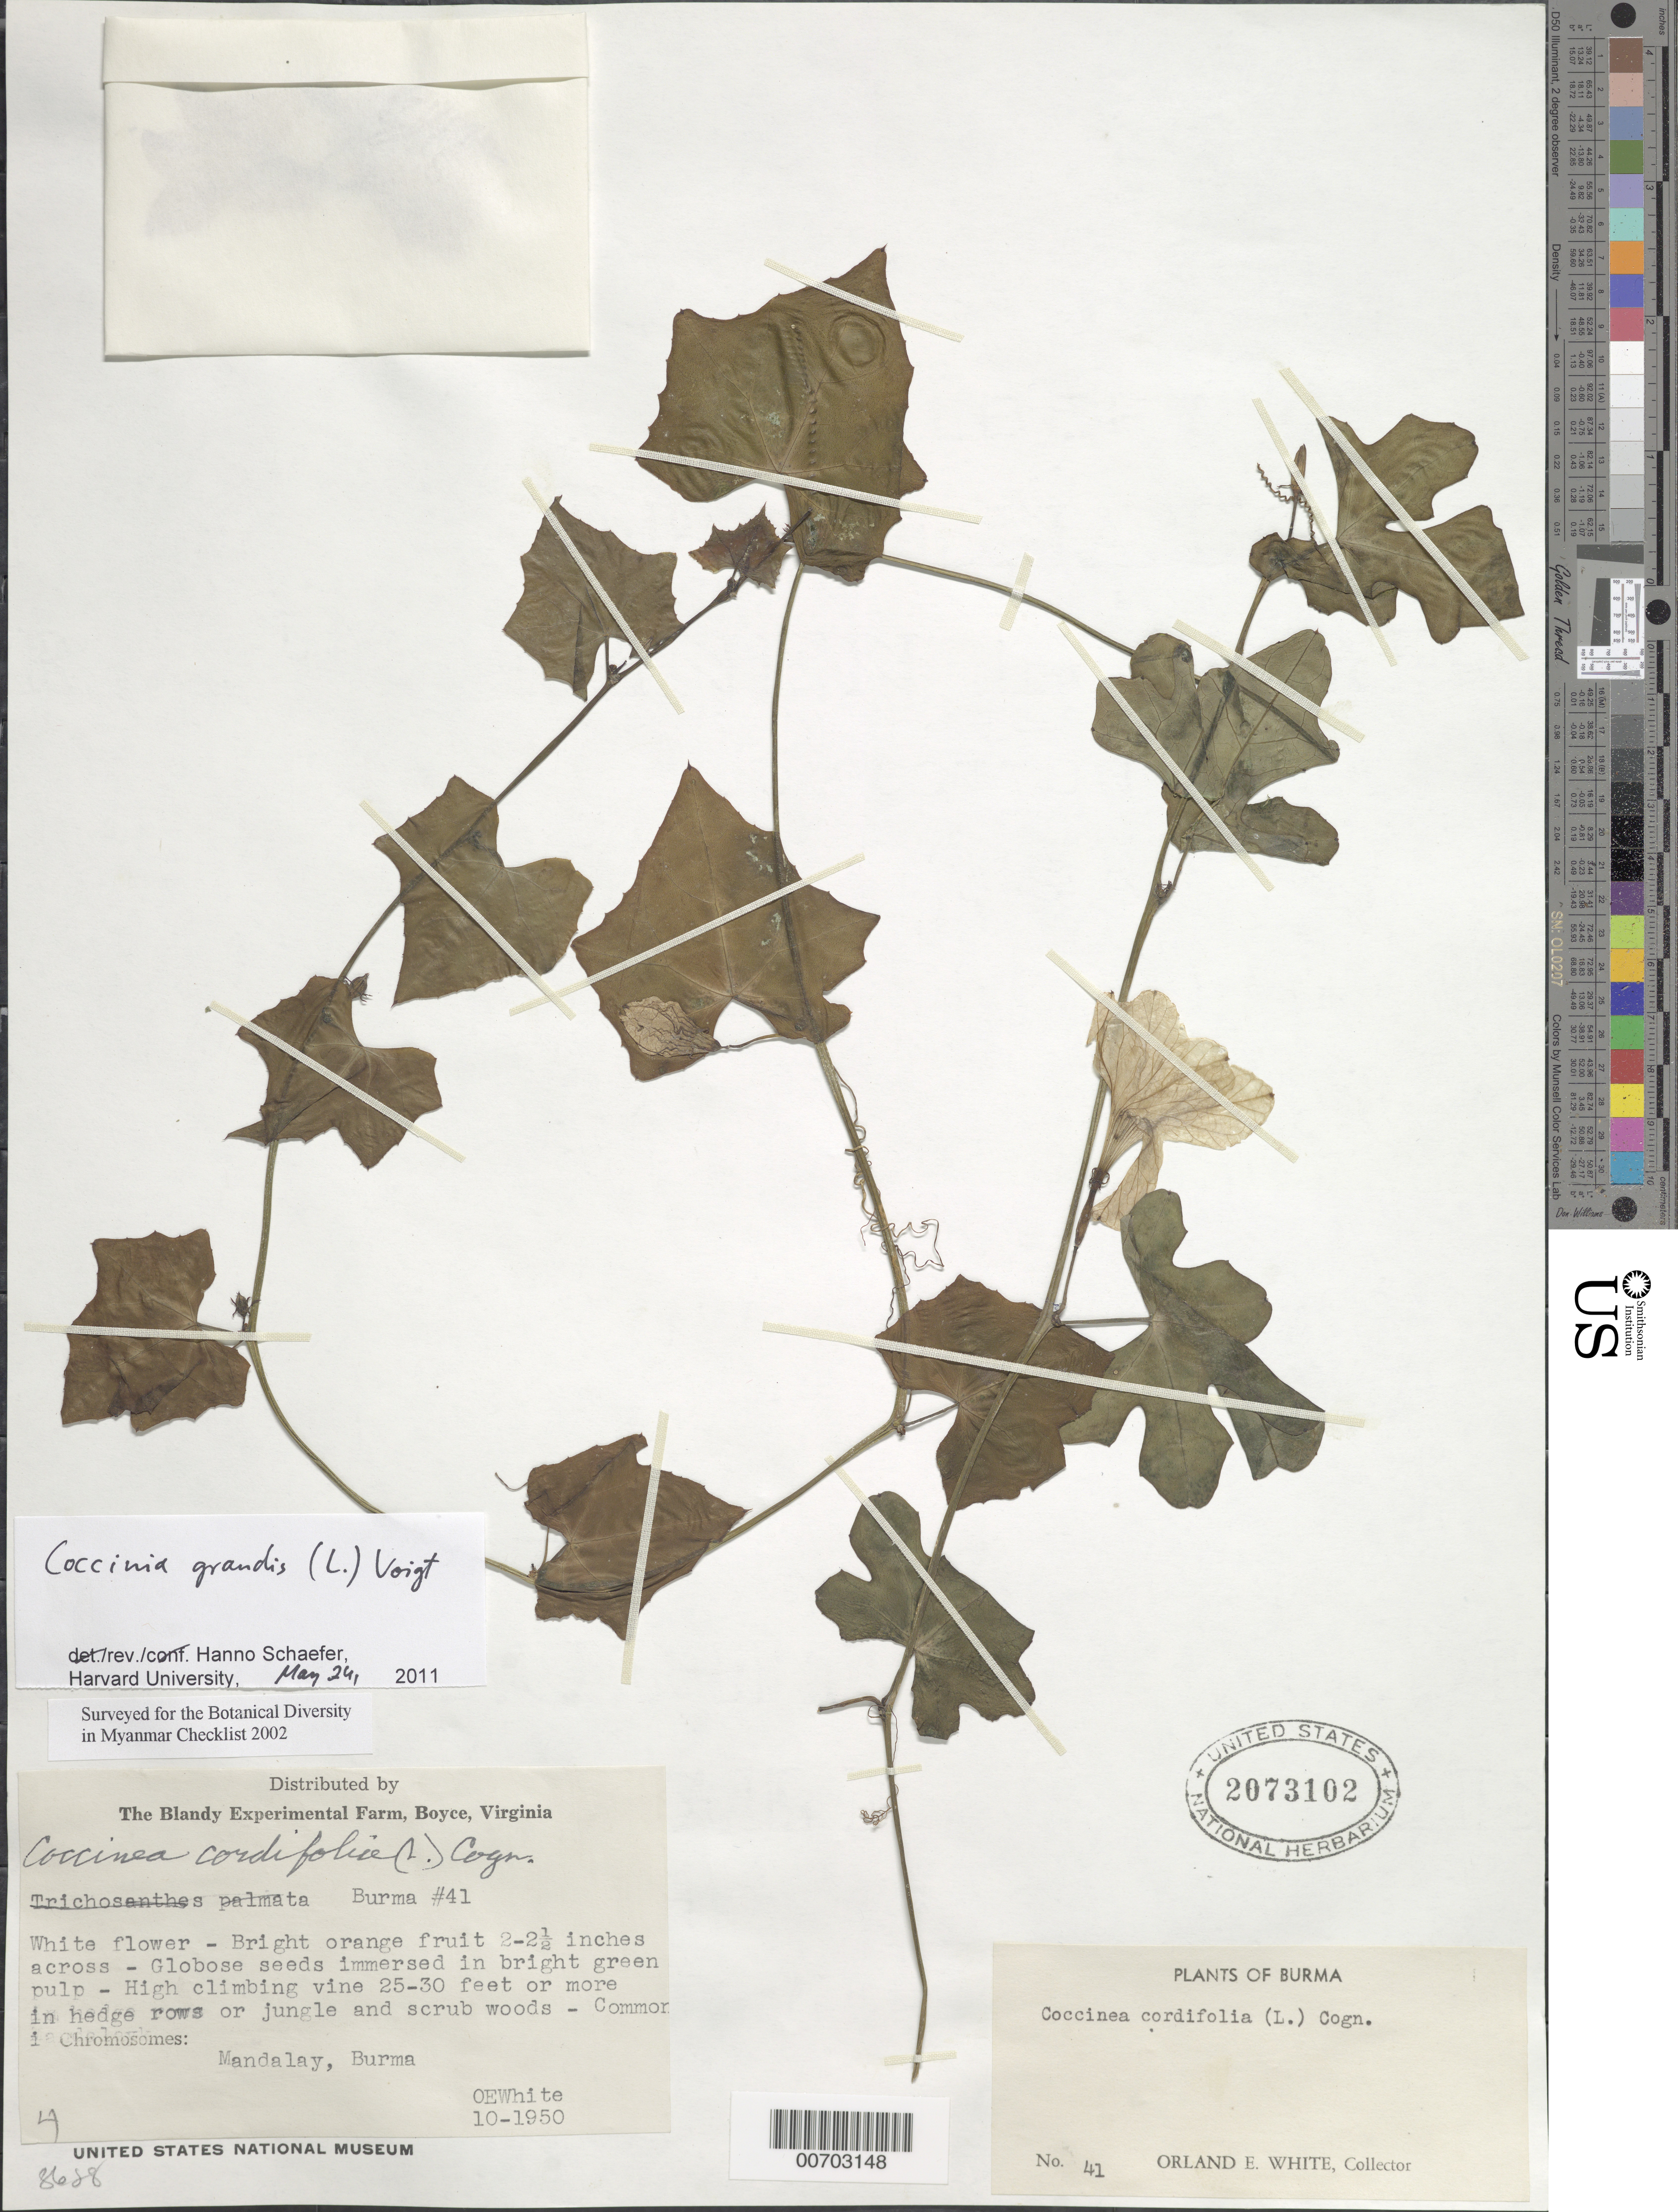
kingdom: Plantae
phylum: Tracheophyta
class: Magnoliopsida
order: Cucurbitales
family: Cucurbitaceae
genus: Coccinia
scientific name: Coccinia cordifolia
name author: (L.) Cogn.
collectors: O. E. White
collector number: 41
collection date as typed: Oct 1950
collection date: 1950-10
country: Myanmar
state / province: Mandalay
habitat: Hedge rows or jungle and scrub woods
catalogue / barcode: US 2073102